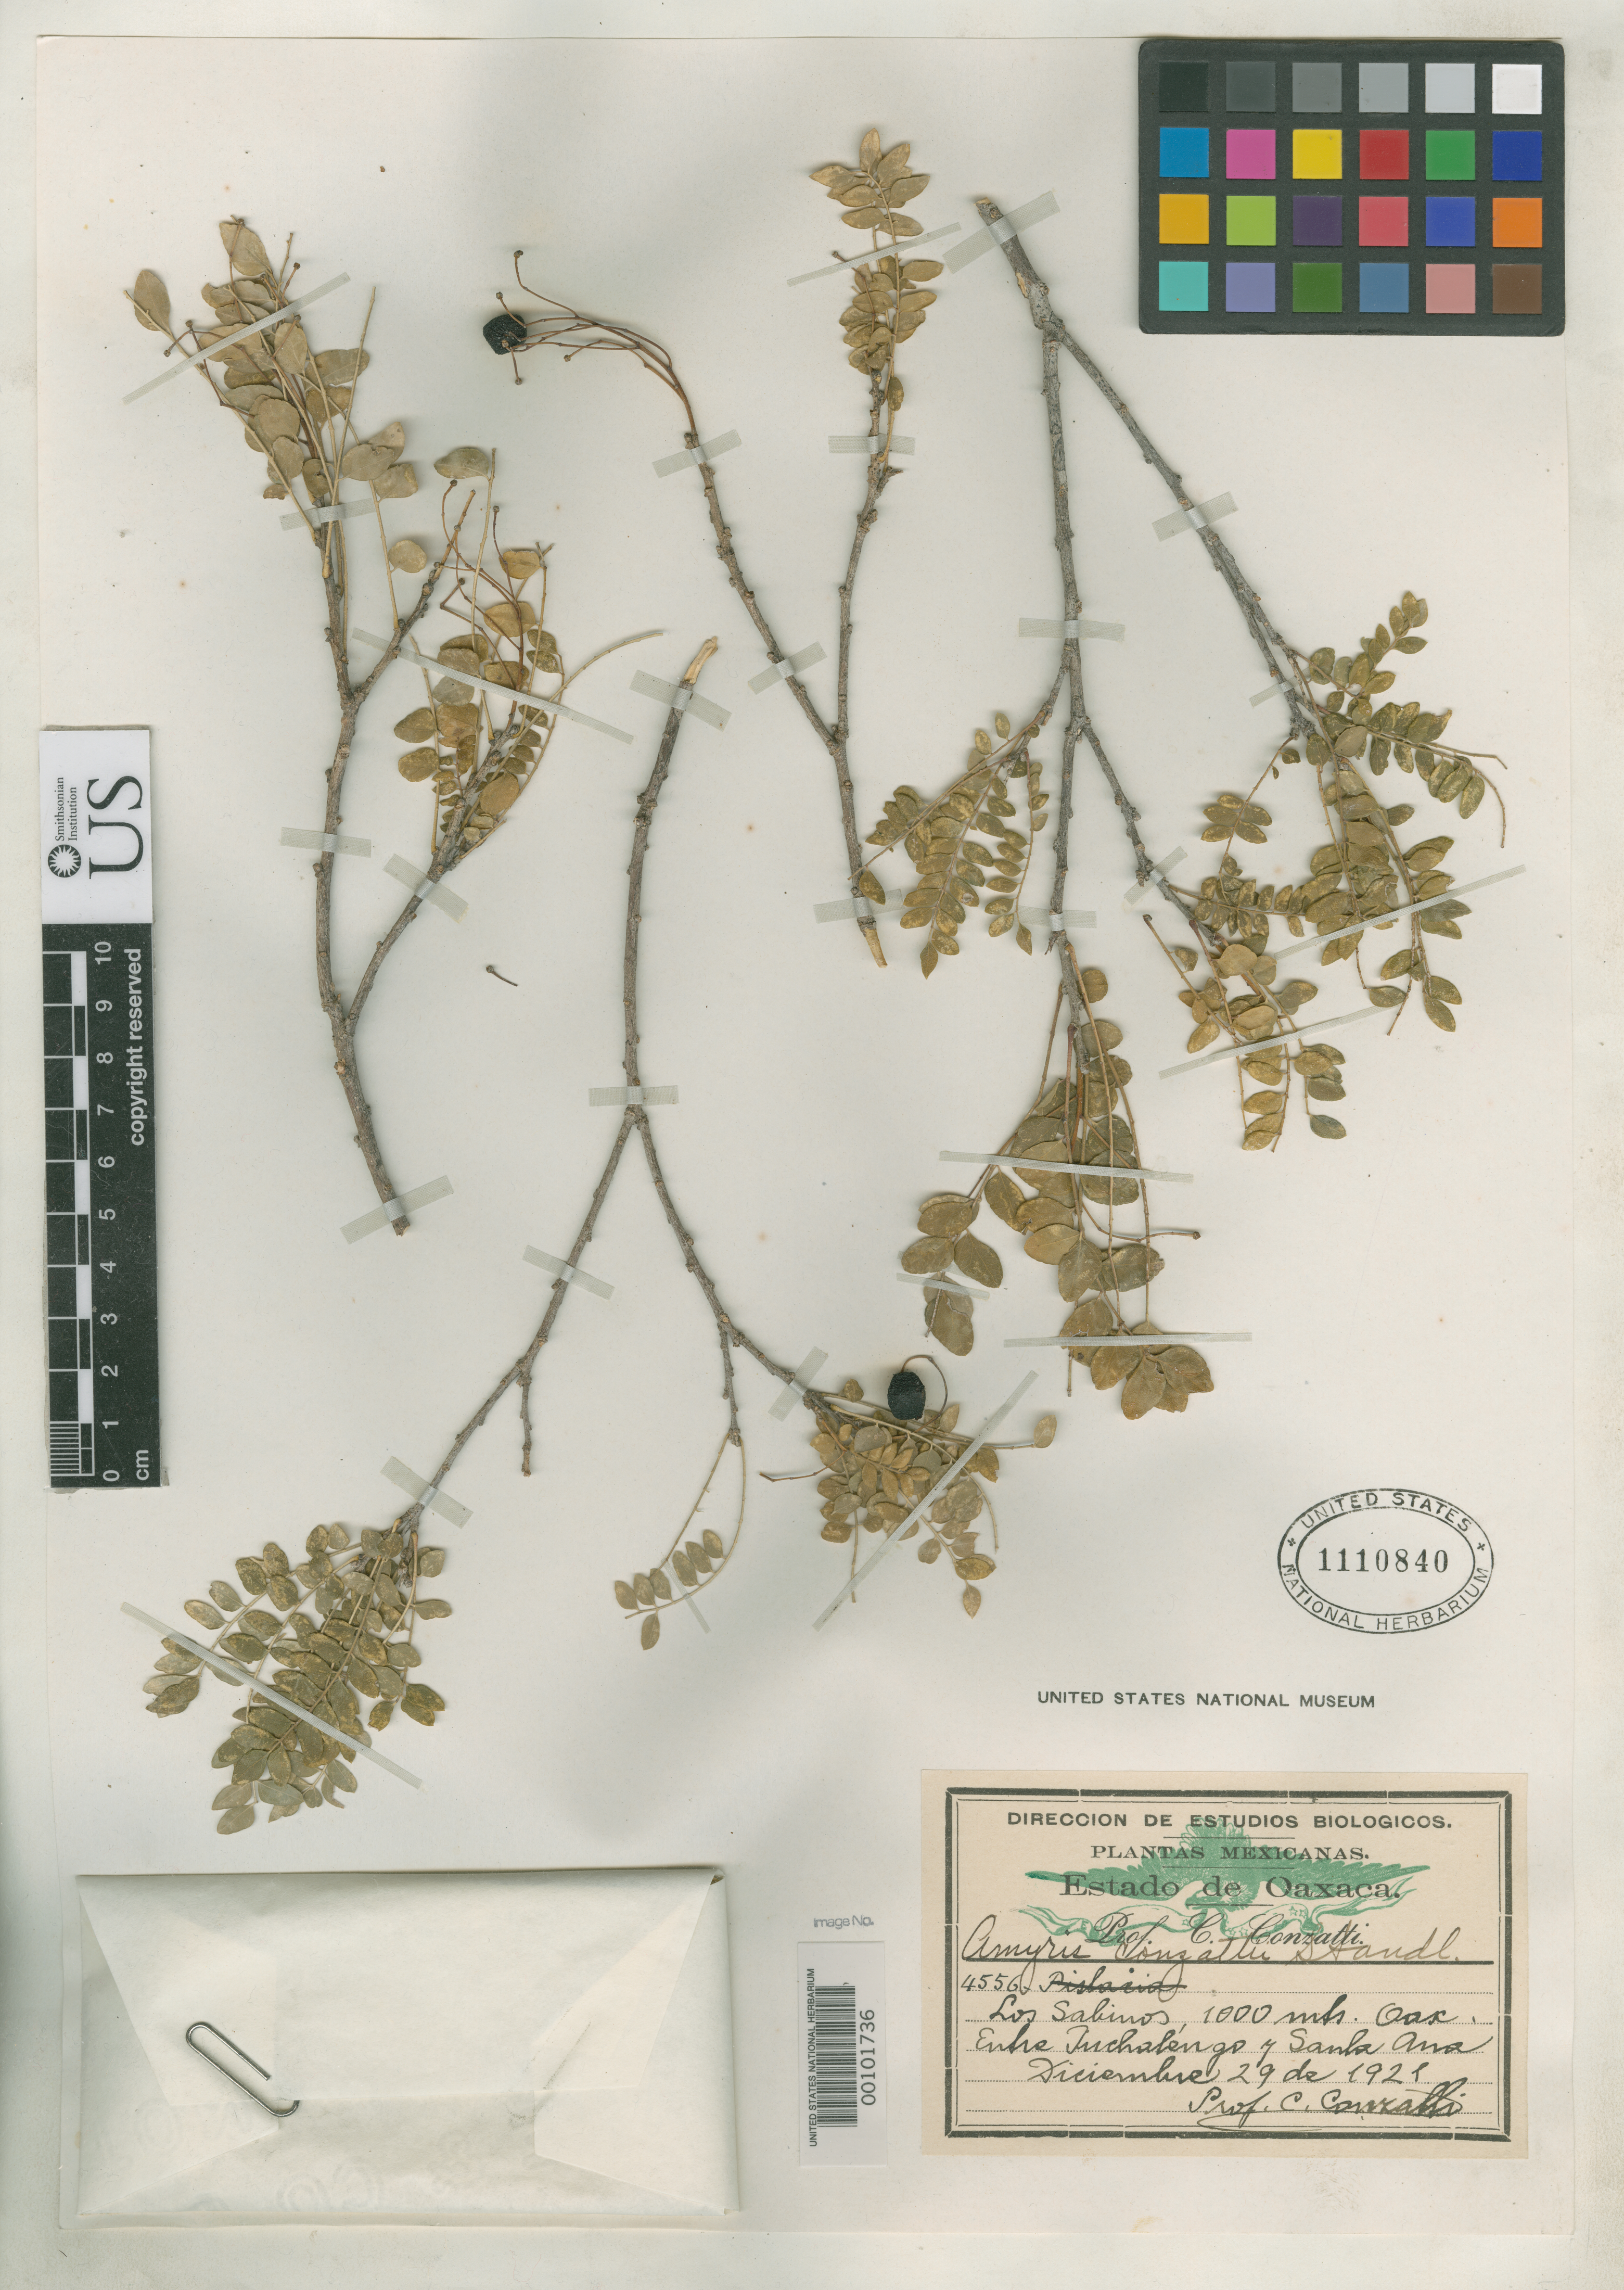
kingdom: Plantae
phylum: Tracheophyta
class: Magnoliopsida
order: Sapindales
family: Rutaceae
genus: Amyris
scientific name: Amyris conzattii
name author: Standl.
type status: Holotype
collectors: C. Conzatti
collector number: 4556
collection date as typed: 29 Dec 1921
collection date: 1921-12-29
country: Mexico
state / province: Oaxaca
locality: Los Sabinos, between Juchatengo and Santa Ana.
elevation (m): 1000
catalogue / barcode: US 1110840